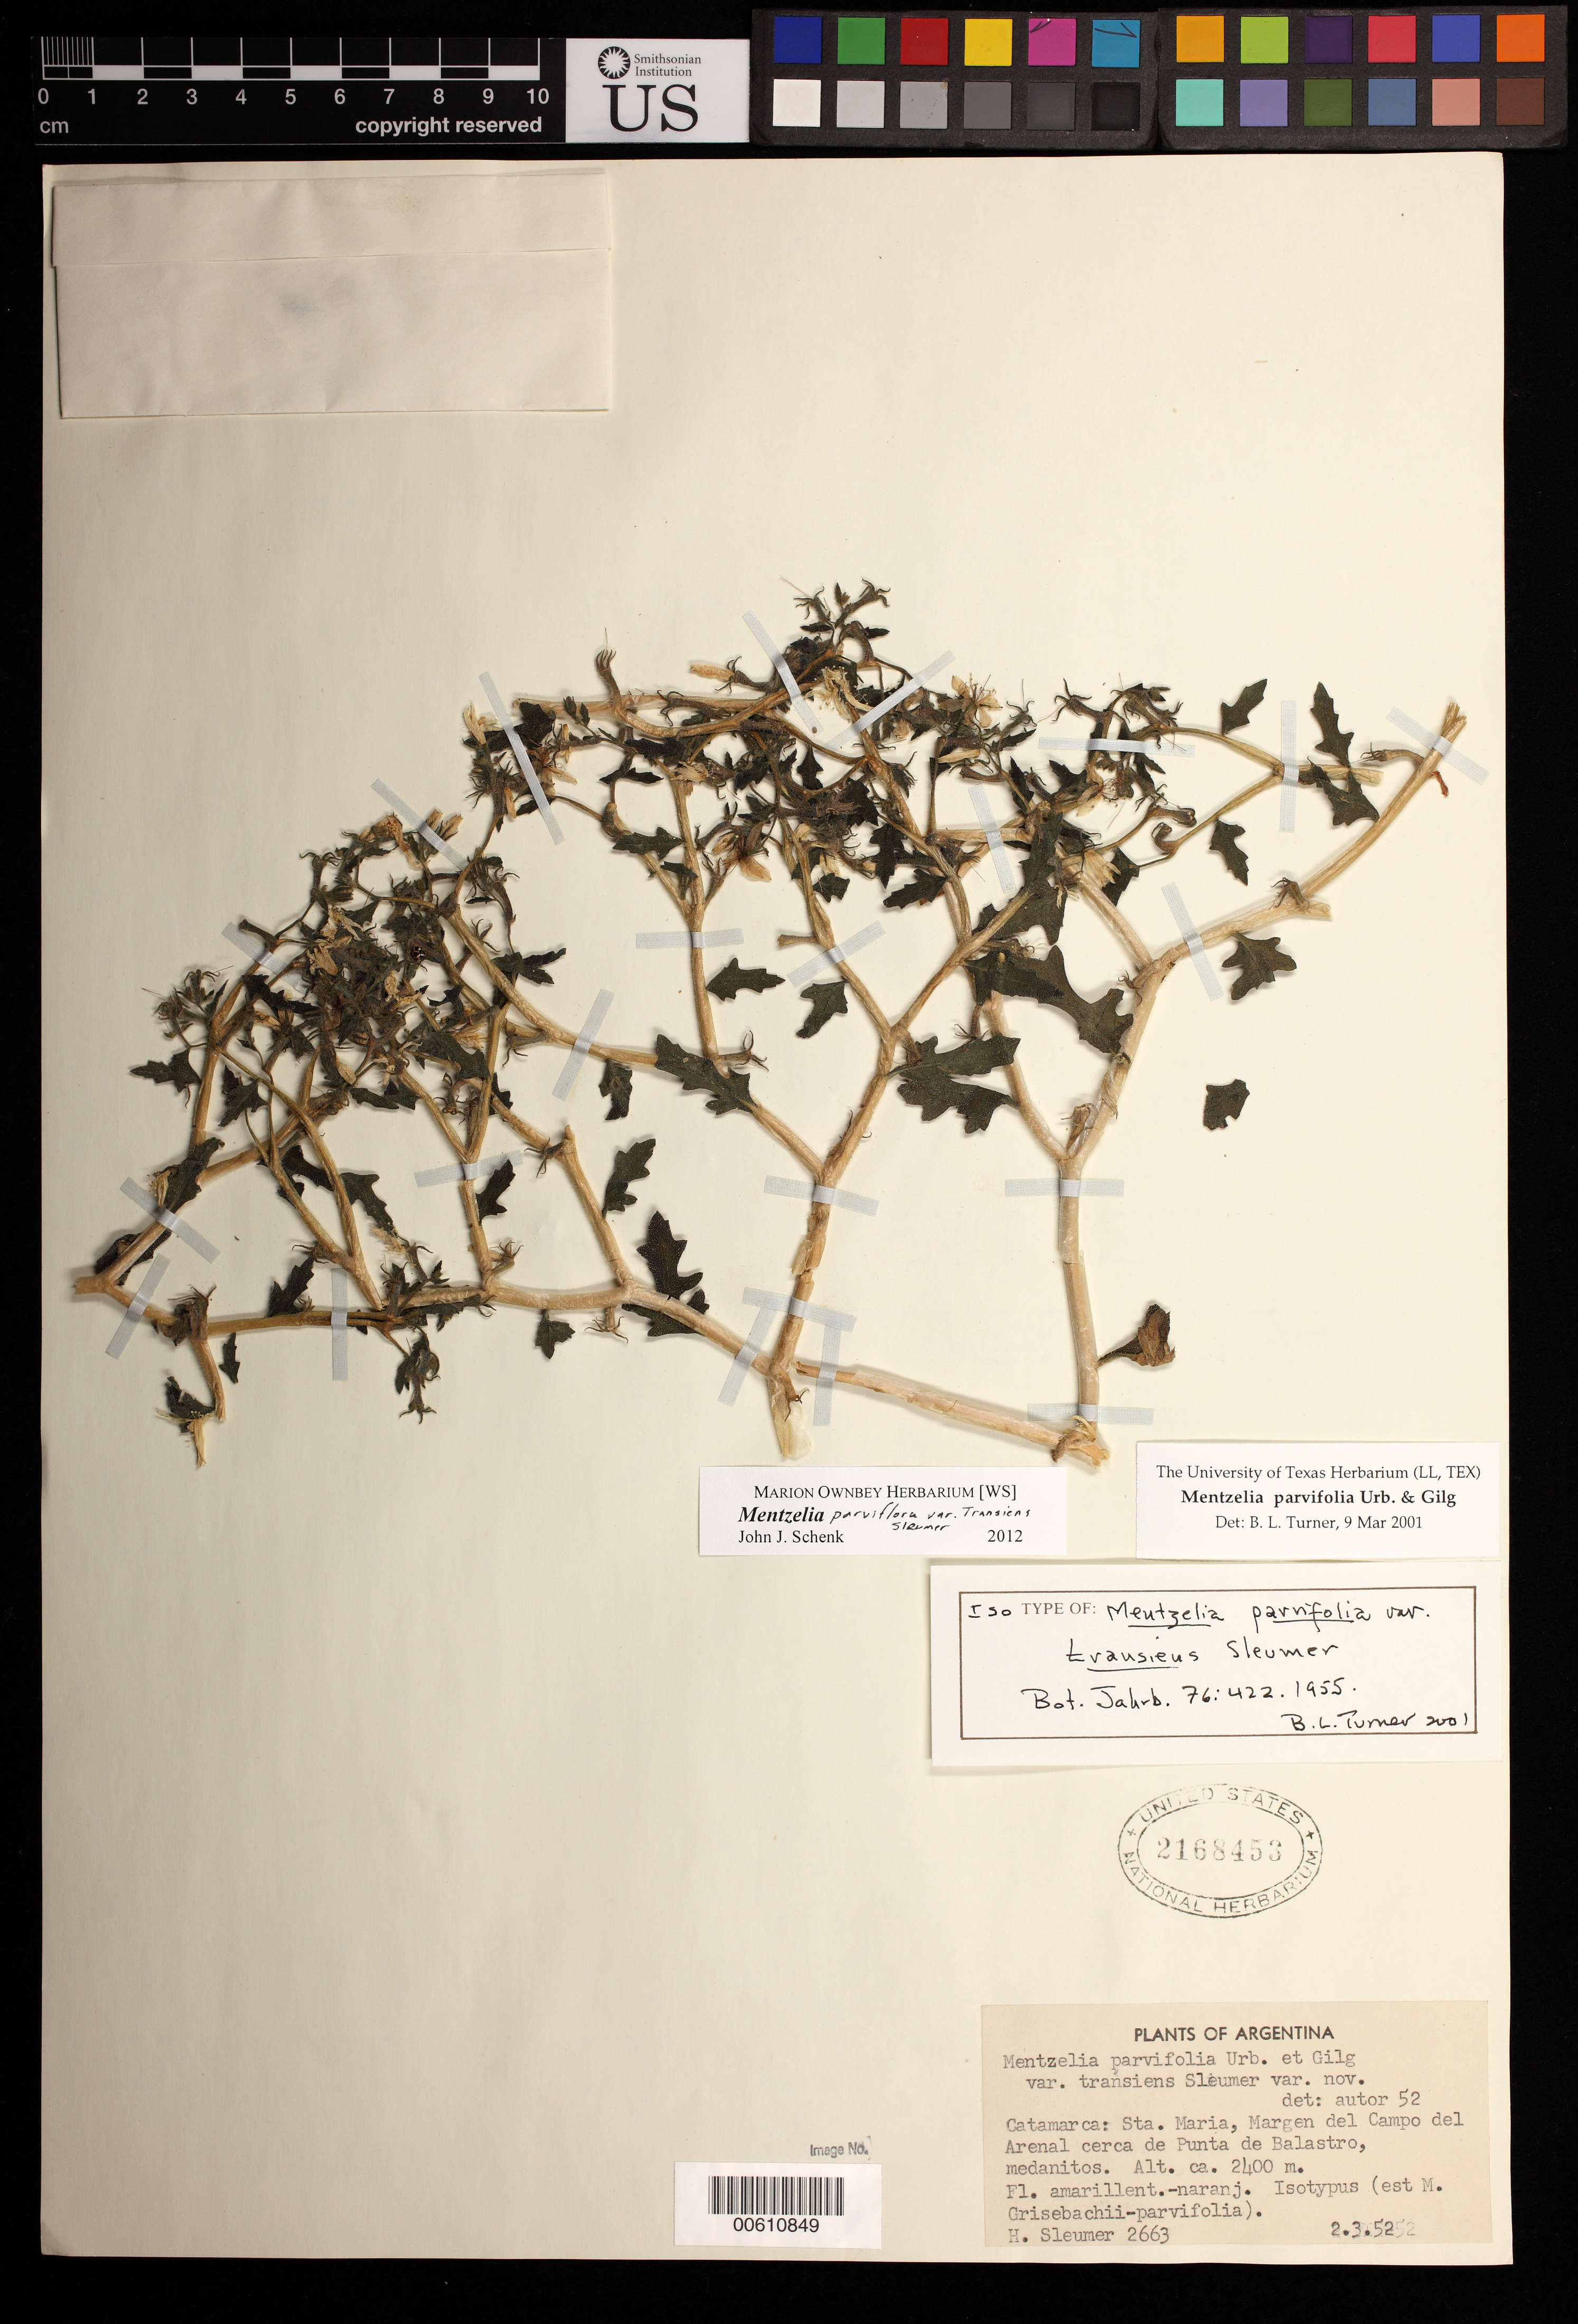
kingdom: Plantae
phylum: Tracheophyta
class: Magnoliopsida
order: Cornales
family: Loasaceae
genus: Mentzelia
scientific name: Mentzelia parvifolia var. transiens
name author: Sleumer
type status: Isotype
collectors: H. O. Sleumer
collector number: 2663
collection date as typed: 02 Mar 1952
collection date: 1952-03-02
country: Argentina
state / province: Catamarca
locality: Sta. Maria, Margen del Campo del Arenal Cerca de Punta De Balastro.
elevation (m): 2400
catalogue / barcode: US 2168453